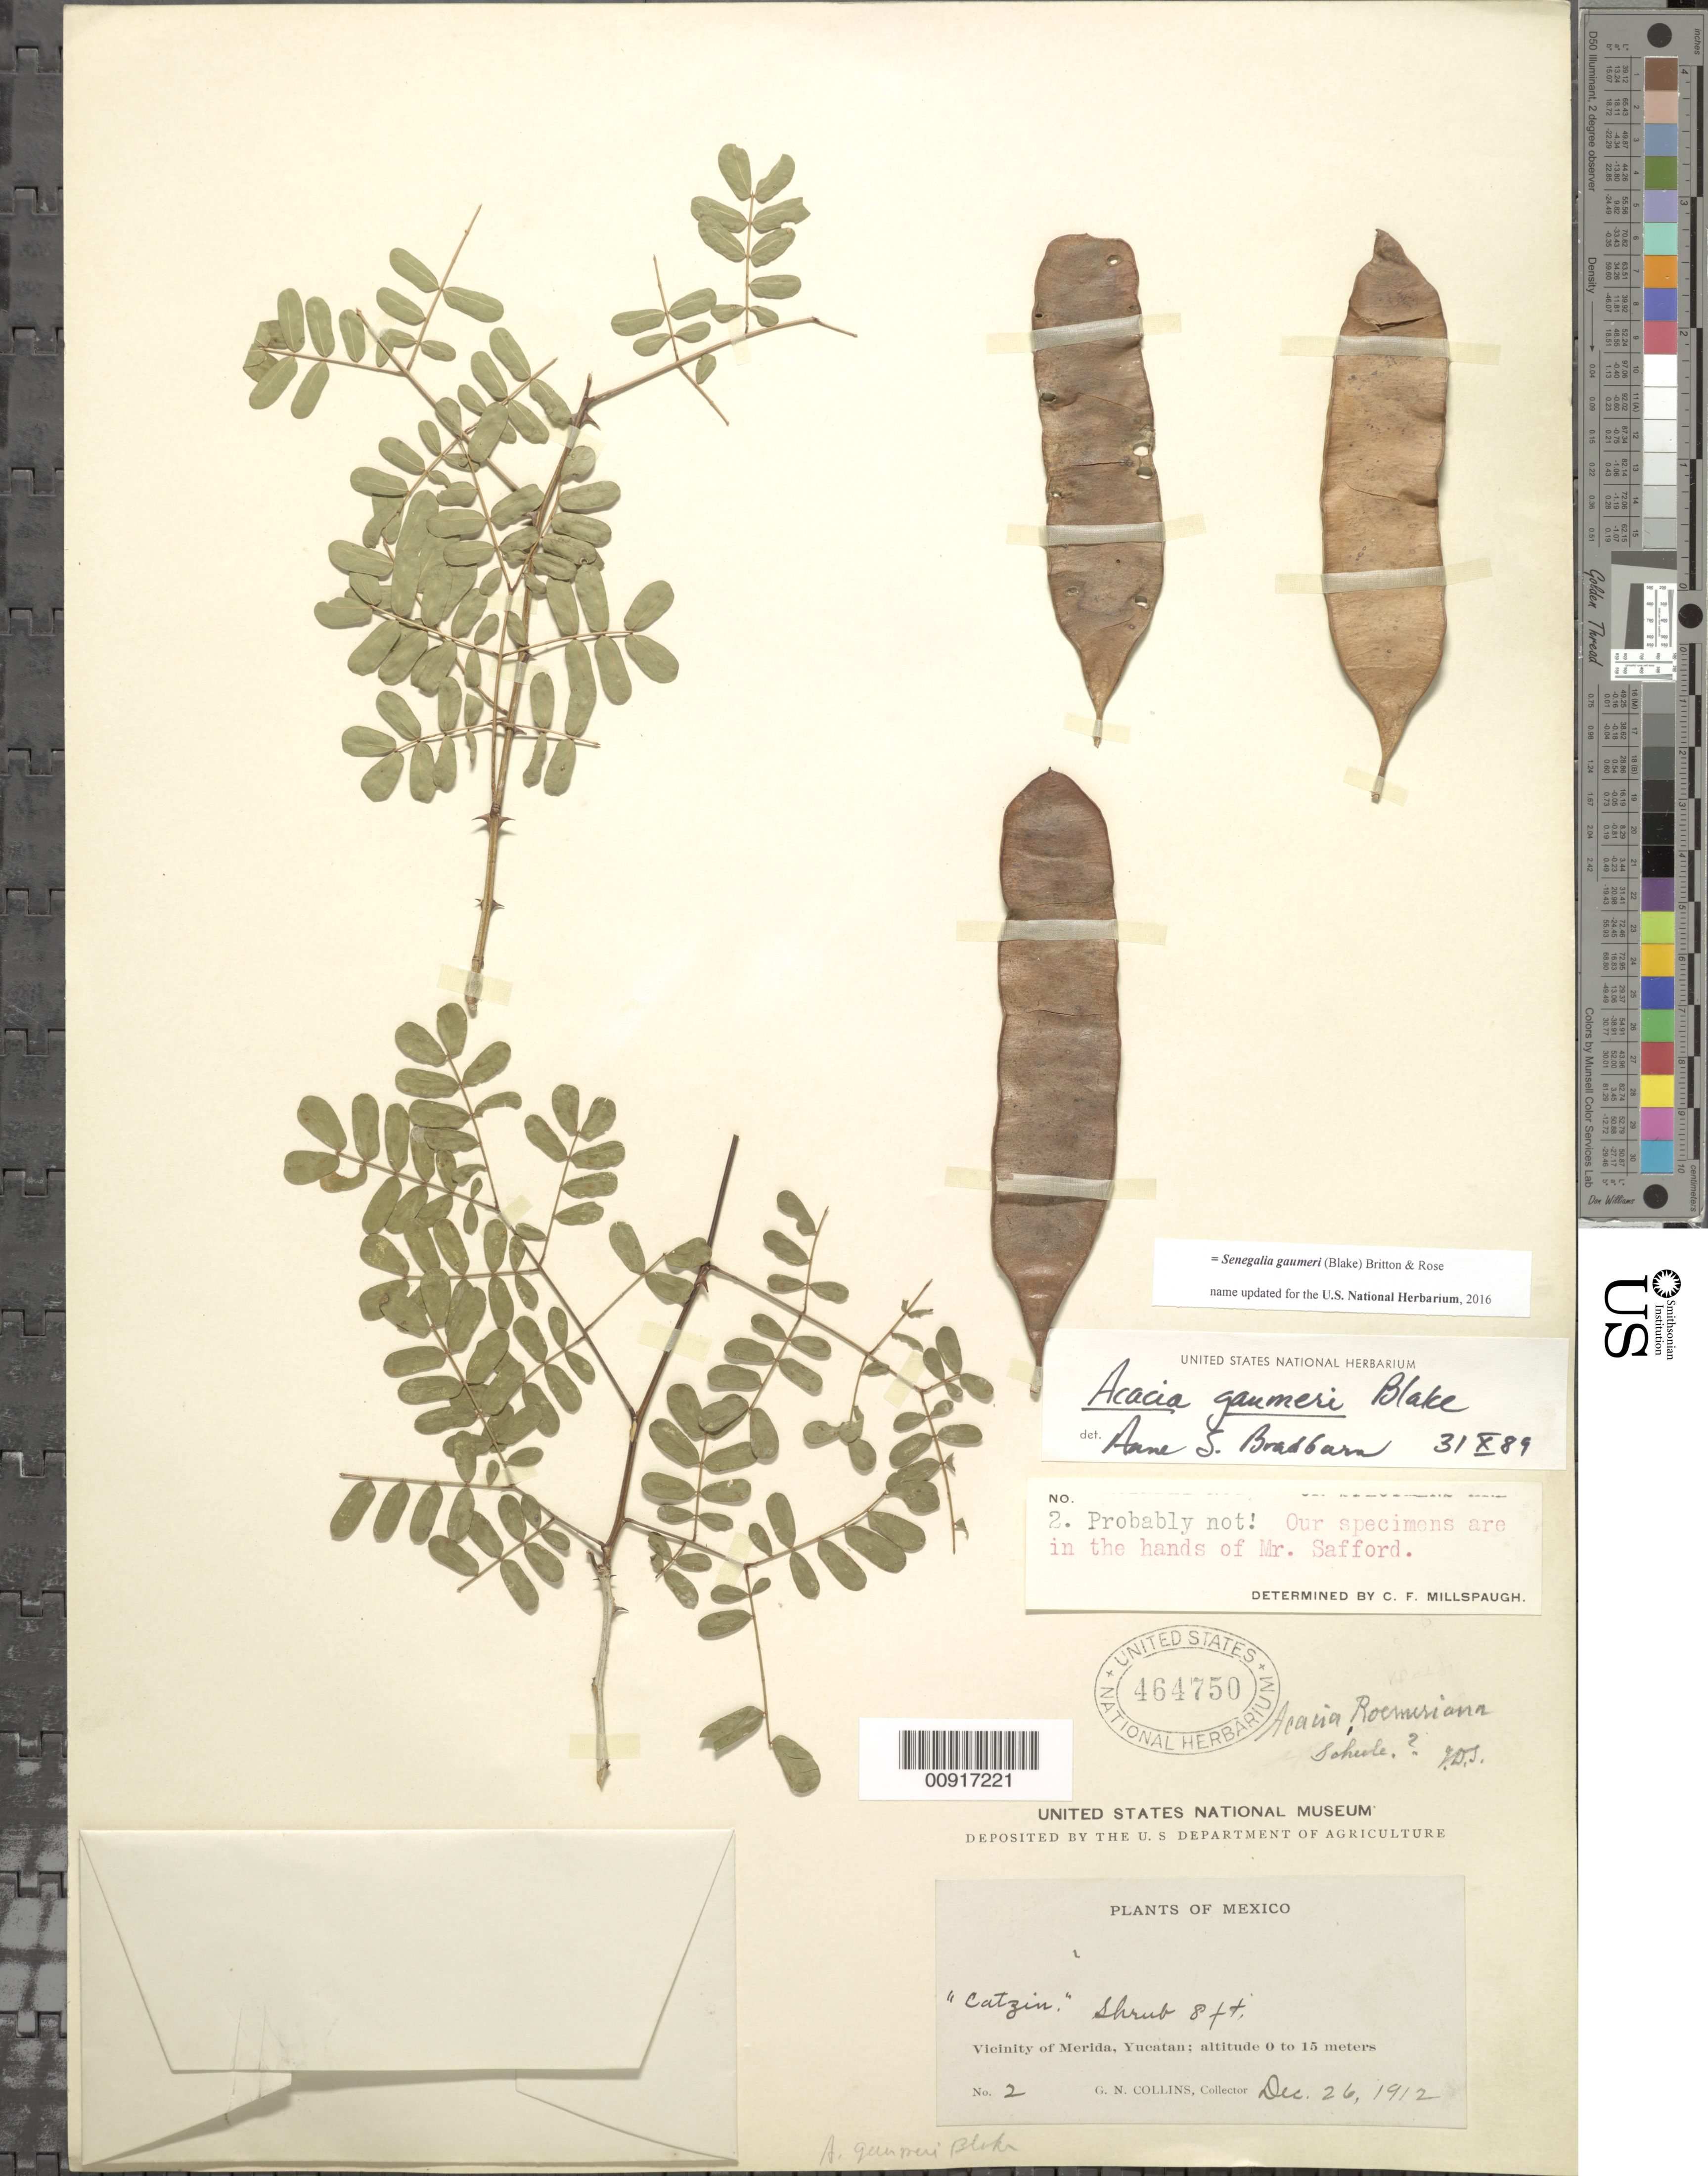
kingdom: Plantae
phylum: Tracheophyta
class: Magnoliopsida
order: Fabales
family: Fabaceae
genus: Senegalia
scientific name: Senegalia gaumeri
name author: (S.F. Blake) Britton & Rose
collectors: G. N. Collins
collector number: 2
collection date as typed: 26 Dec 1912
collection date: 1912-12-26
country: Mexico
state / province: Yucatán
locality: Vicinity of Mérida, Yucatán.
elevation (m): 15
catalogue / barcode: US 464750